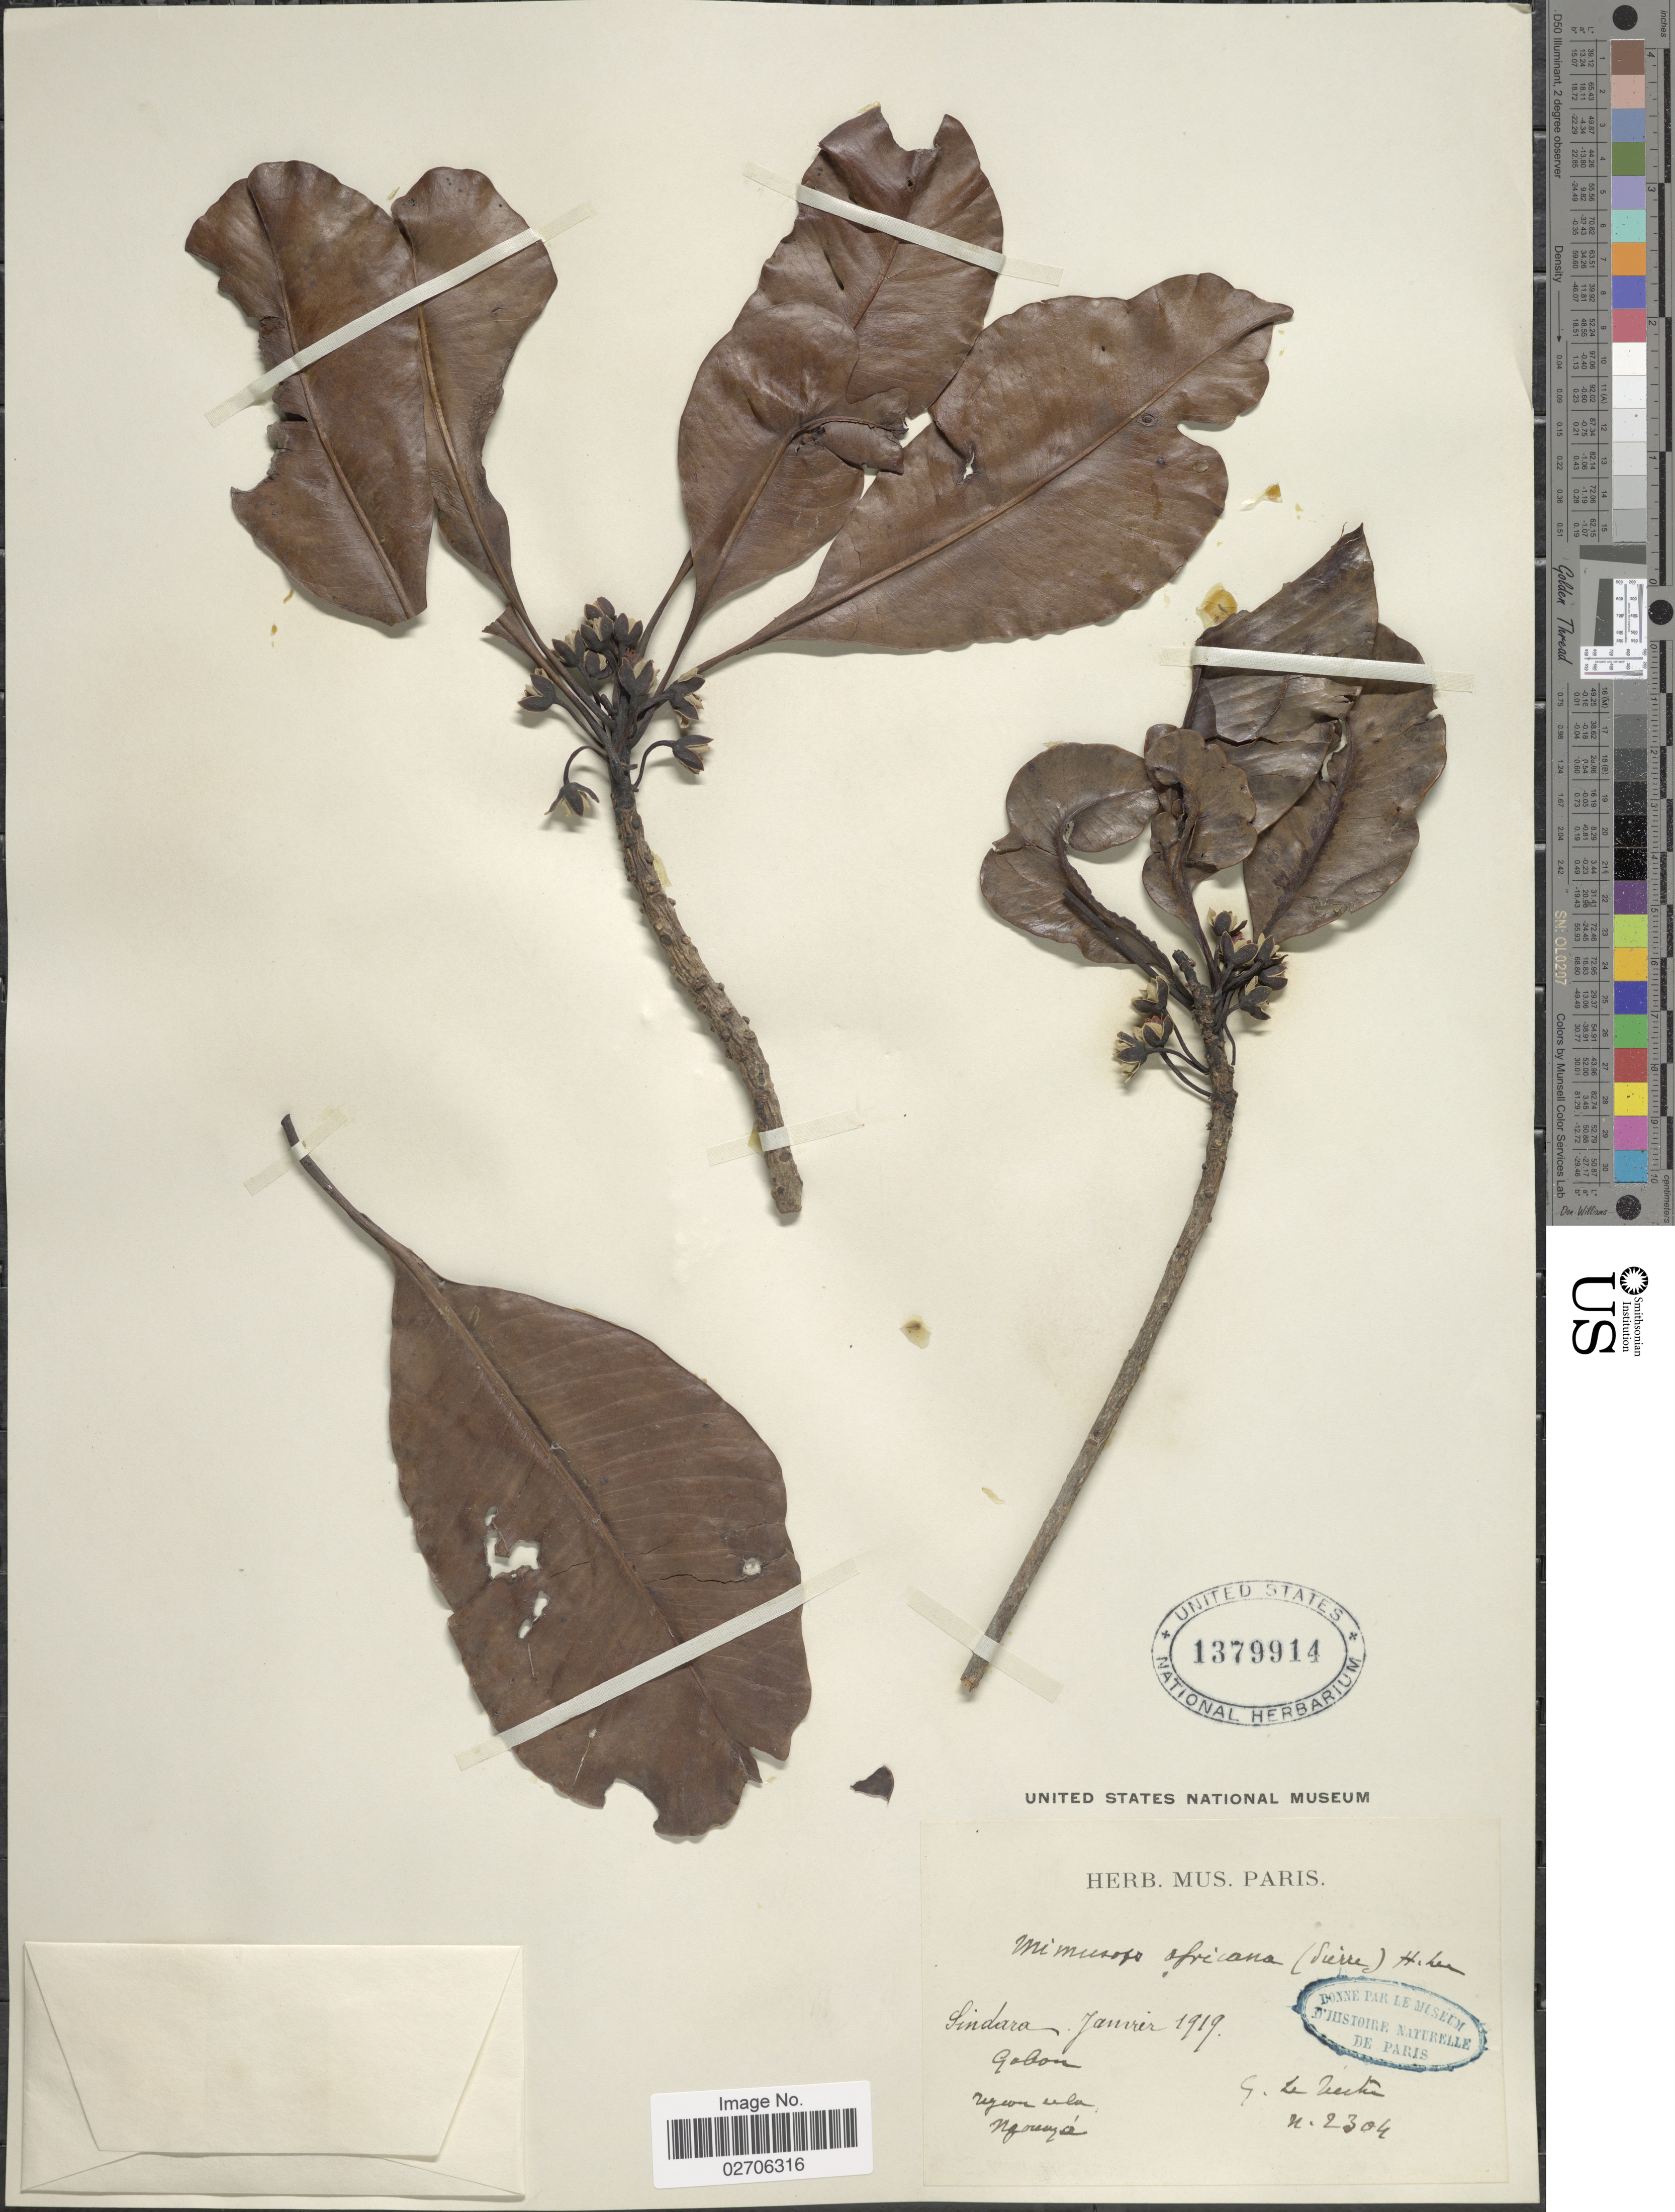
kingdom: Plantae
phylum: Tracheophyta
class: Magnoliopsida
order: Ericales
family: Sapotaceae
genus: Mimusops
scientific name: Mimusops africana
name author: Lecomte & Lecomte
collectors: G. Le Testu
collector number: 2304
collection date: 1919-01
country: Gabon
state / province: Ngounie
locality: Sindara. Region ula. Ngounie.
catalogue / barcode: US 1379914